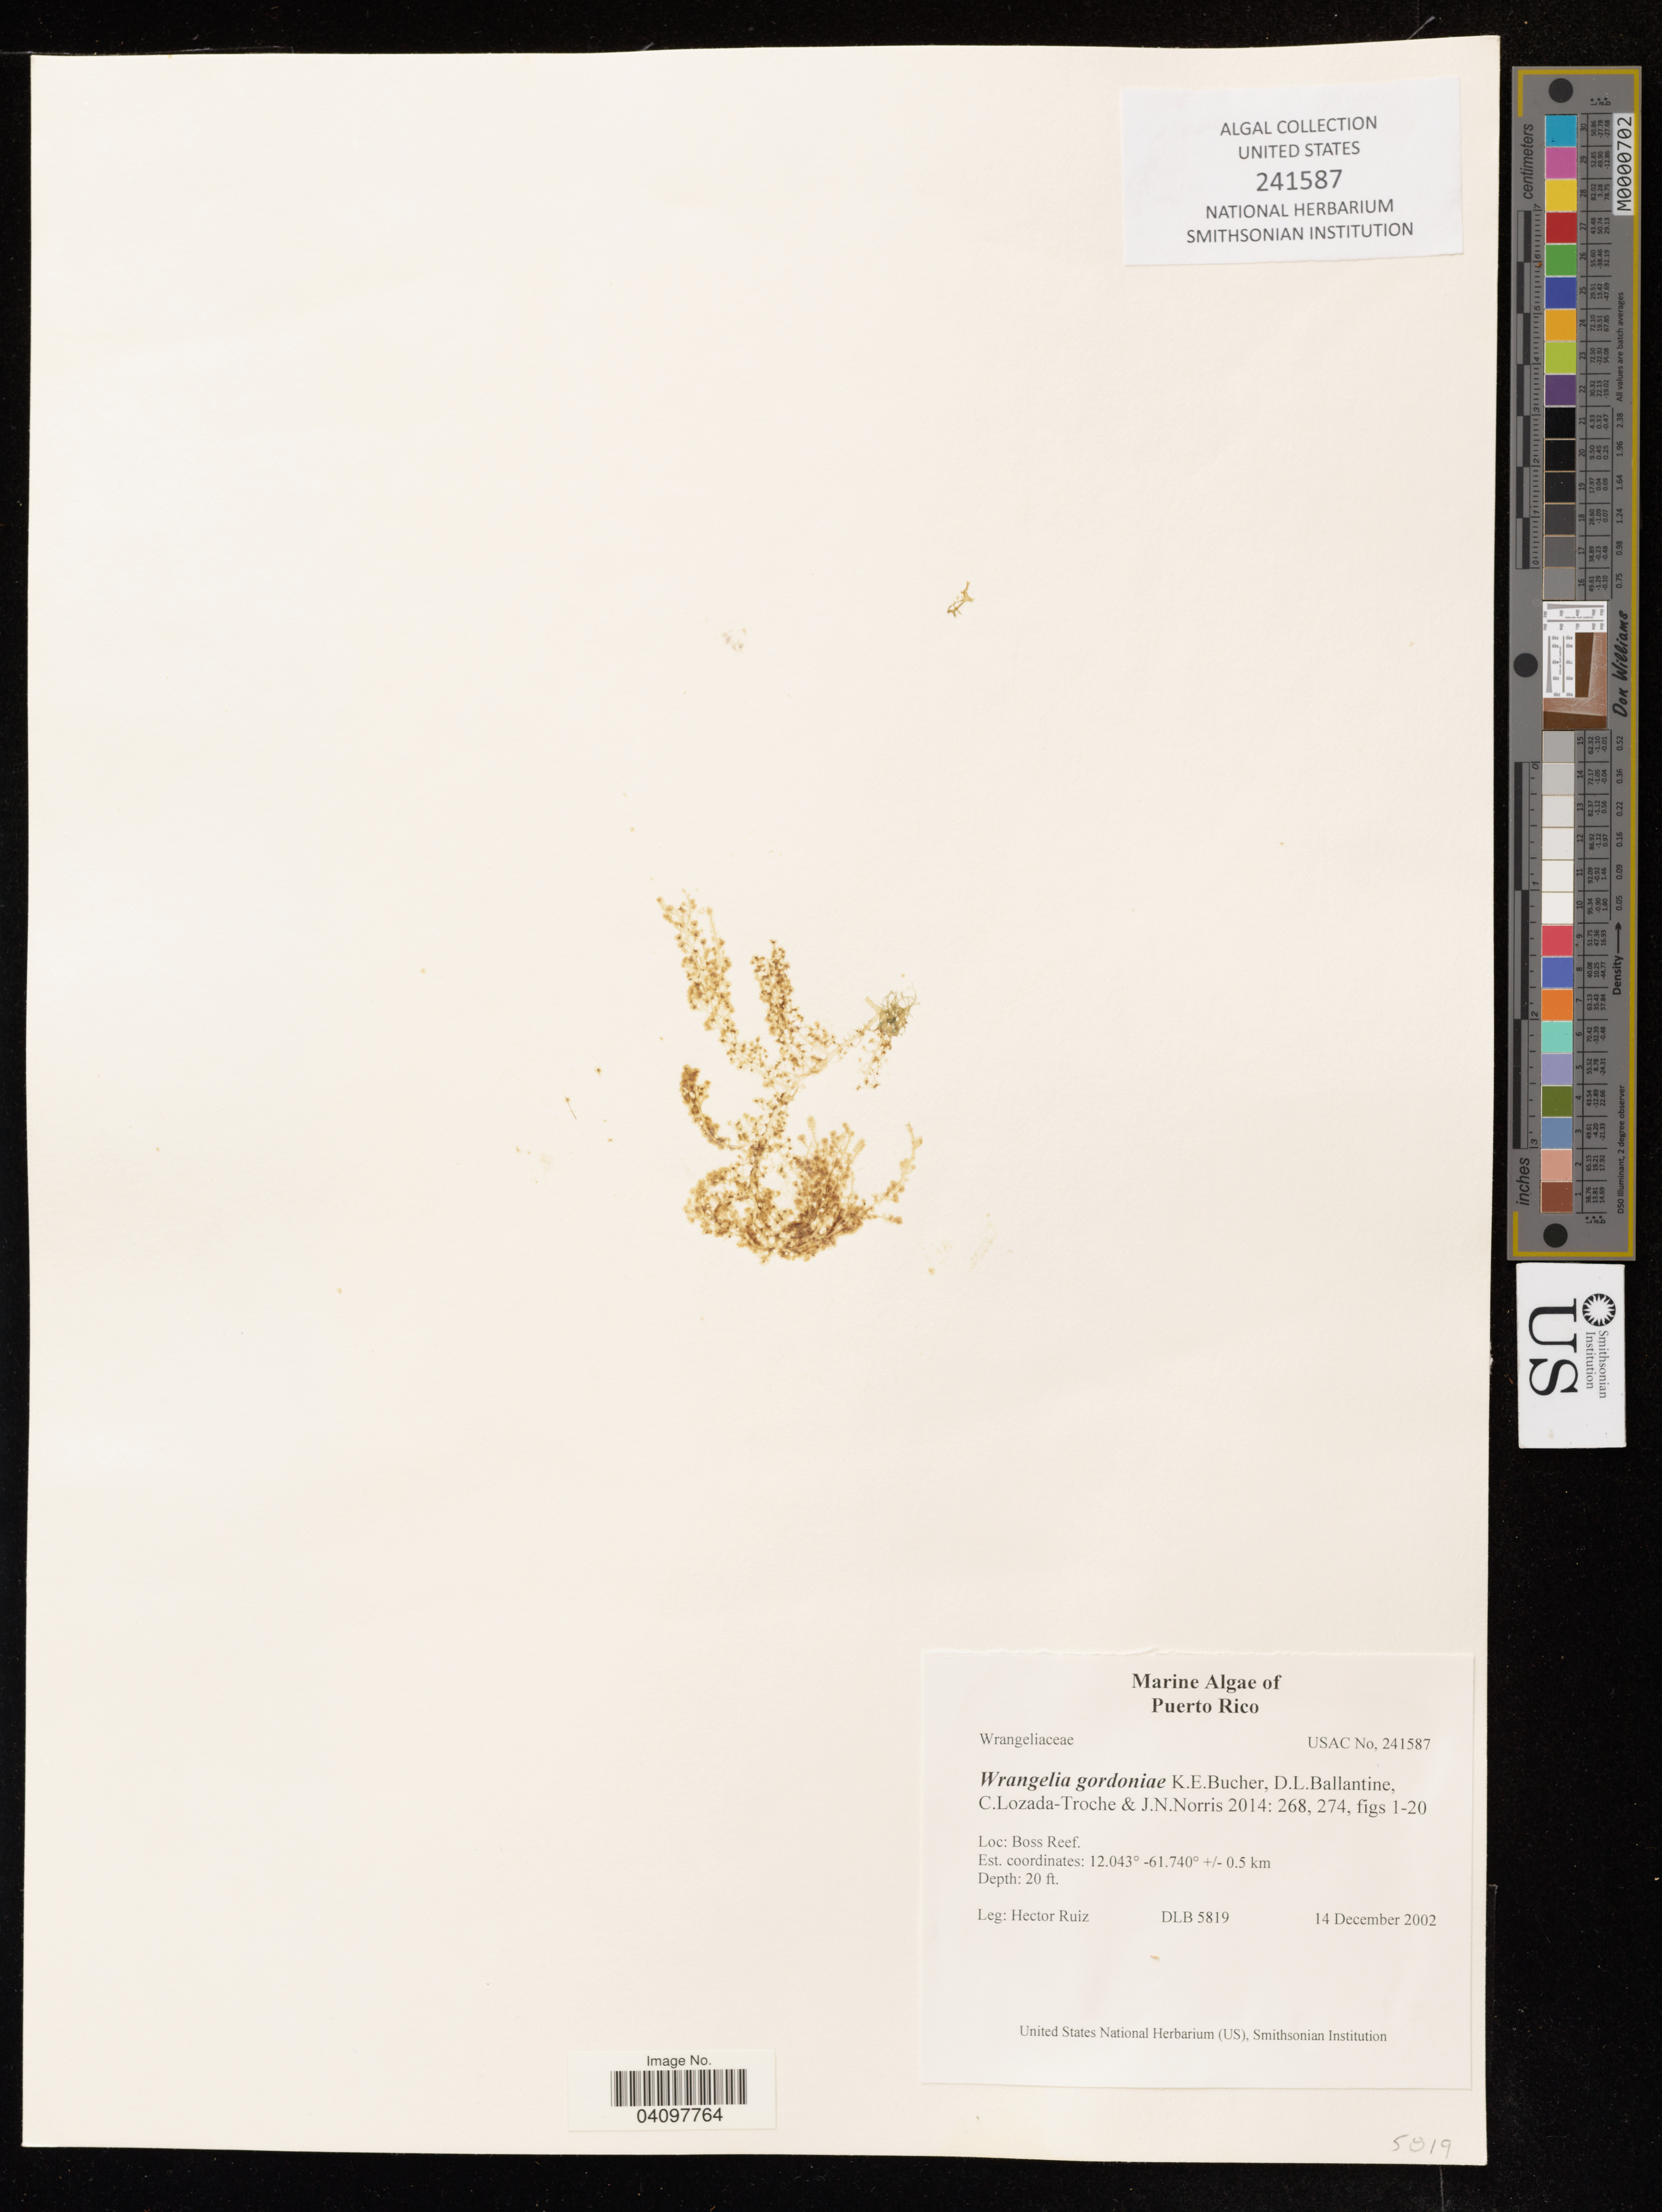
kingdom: Plantae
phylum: Rhodophyta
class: Florideophyceae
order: Ceramiales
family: Wrangeliaceae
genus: Wrangelia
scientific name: Wrangelia gordoniae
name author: K.E. Bucher et al.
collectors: H. Ruiz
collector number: DLB 5819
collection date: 2002-12-14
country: Puerto Rico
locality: Boss Reef. +/- 0.5 km.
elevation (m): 6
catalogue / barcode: US 241587